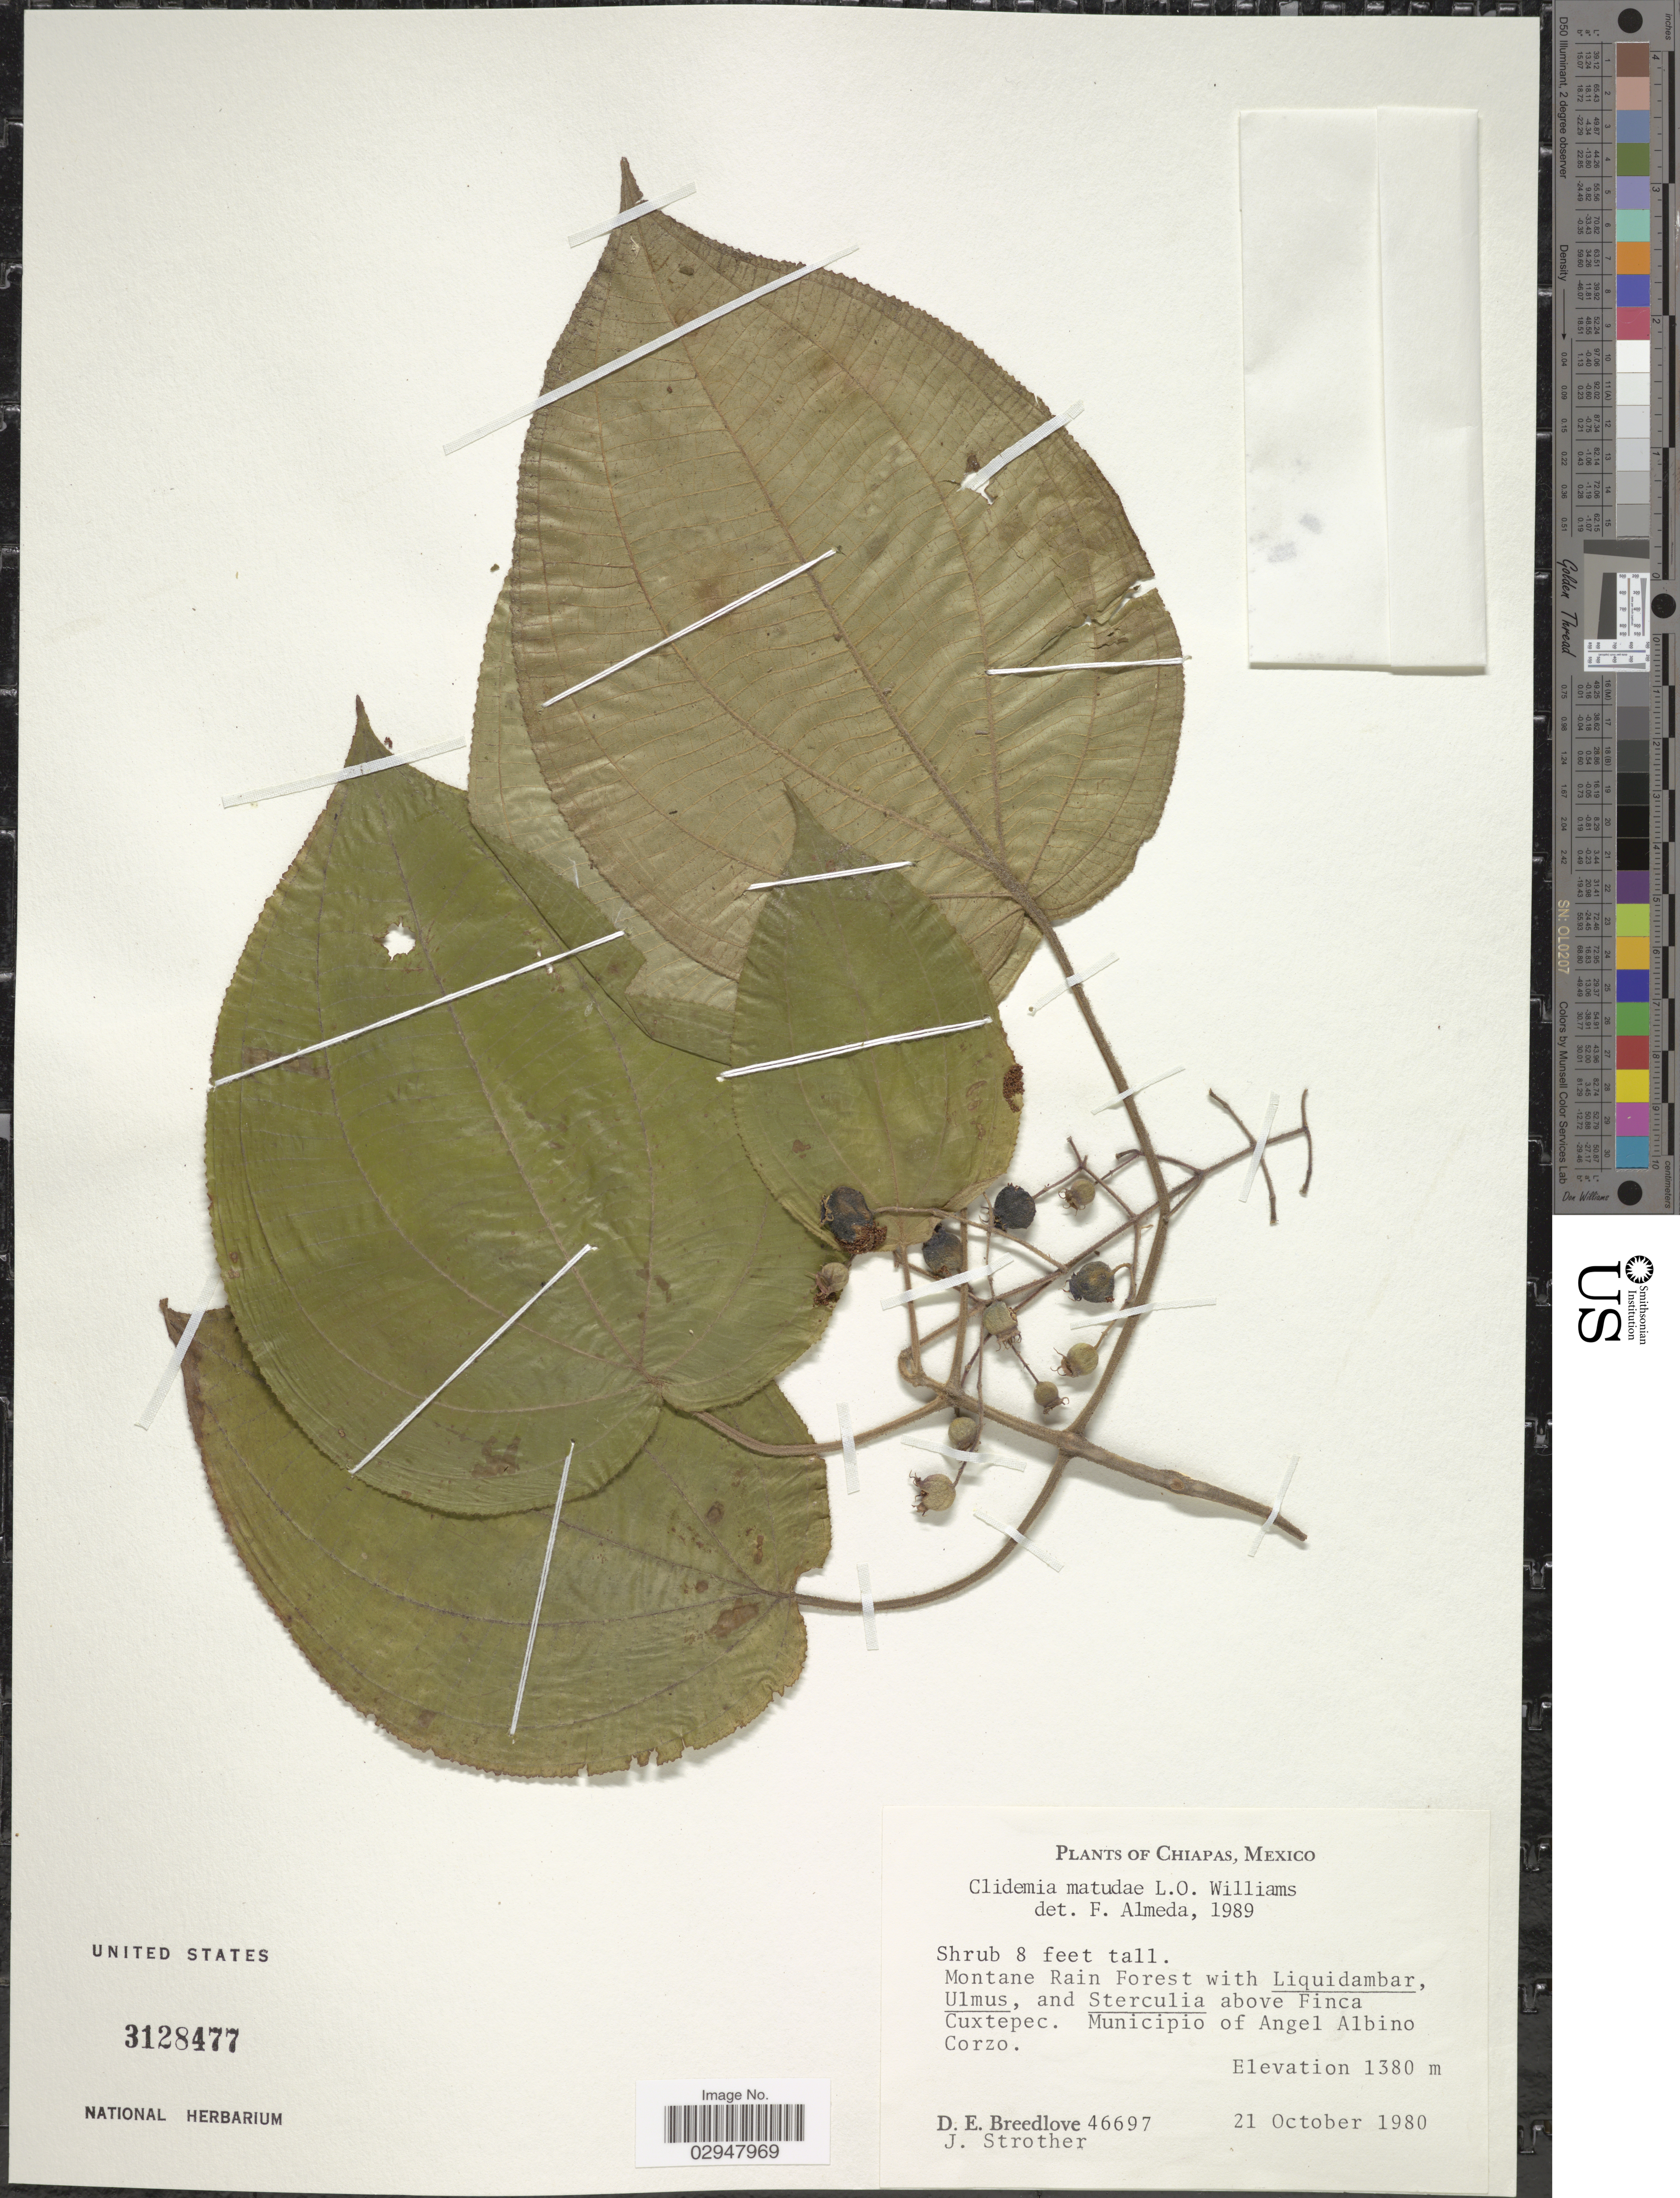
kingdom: Plantae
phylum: Tracheophyta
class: Magnoliopsida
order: Myrtales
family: Melastomataceae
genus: Clidemia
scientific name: Clidemia matudae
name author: L.O. Williams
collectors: D. E. Breedlove & J. Strother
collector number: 46697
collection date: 1980-10-21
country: Mexico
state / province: Chiapas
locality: Above Finca Cuxtepec, Municipio of Angel Albino Corzo.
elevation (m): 1380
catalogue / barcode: US 3128477